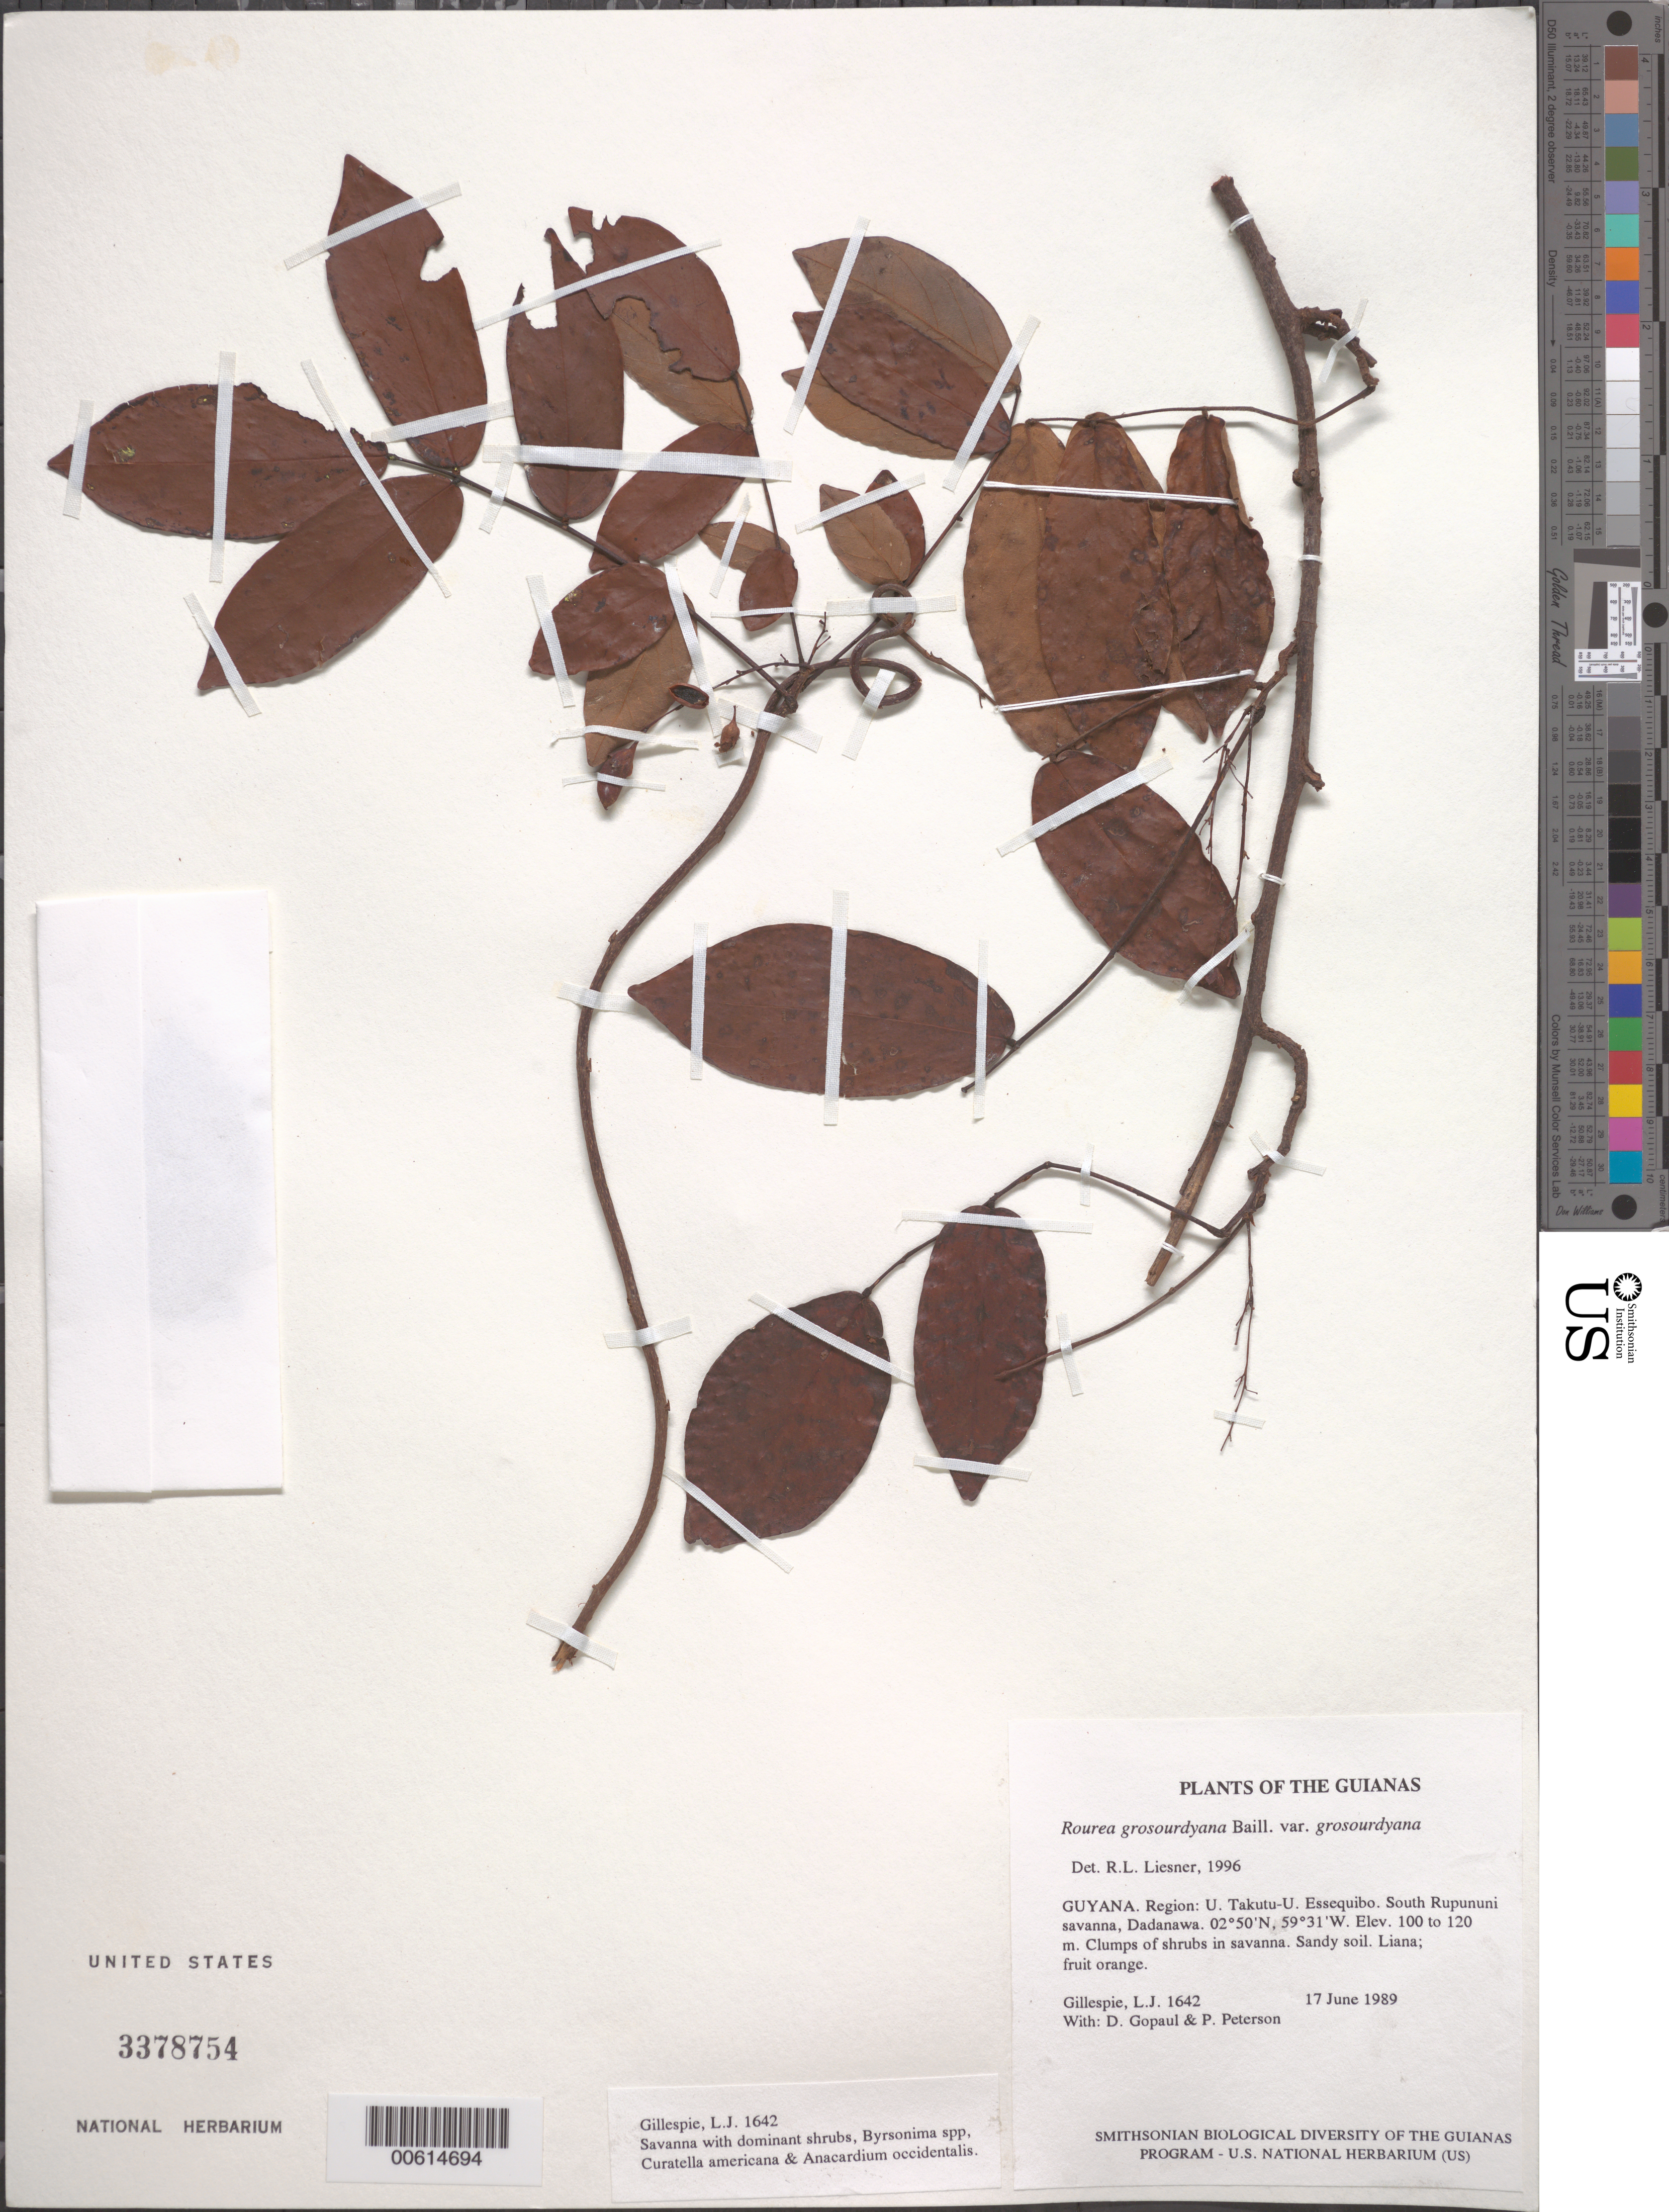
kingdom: Plantae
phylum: Tracheophyta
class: Magnoliopsida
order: Oxalidales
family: Connaraceae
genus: Rourea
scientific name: Rourea grosourdyana var. grosourdyana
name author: Baill.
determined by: Liesner, R. L.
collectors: L. J. Gillespie, D. Gopaul & P. M. Peterson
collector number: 1642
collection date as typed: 17 June 1989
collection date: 1989-06-17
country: Guyana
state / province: U. Takutu-U. Essequibo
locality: South Rupununi savanna, Dadanawa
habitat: Clumps of shrubs in savanna. Sandy soil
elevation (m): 100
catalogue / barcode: US 3378754